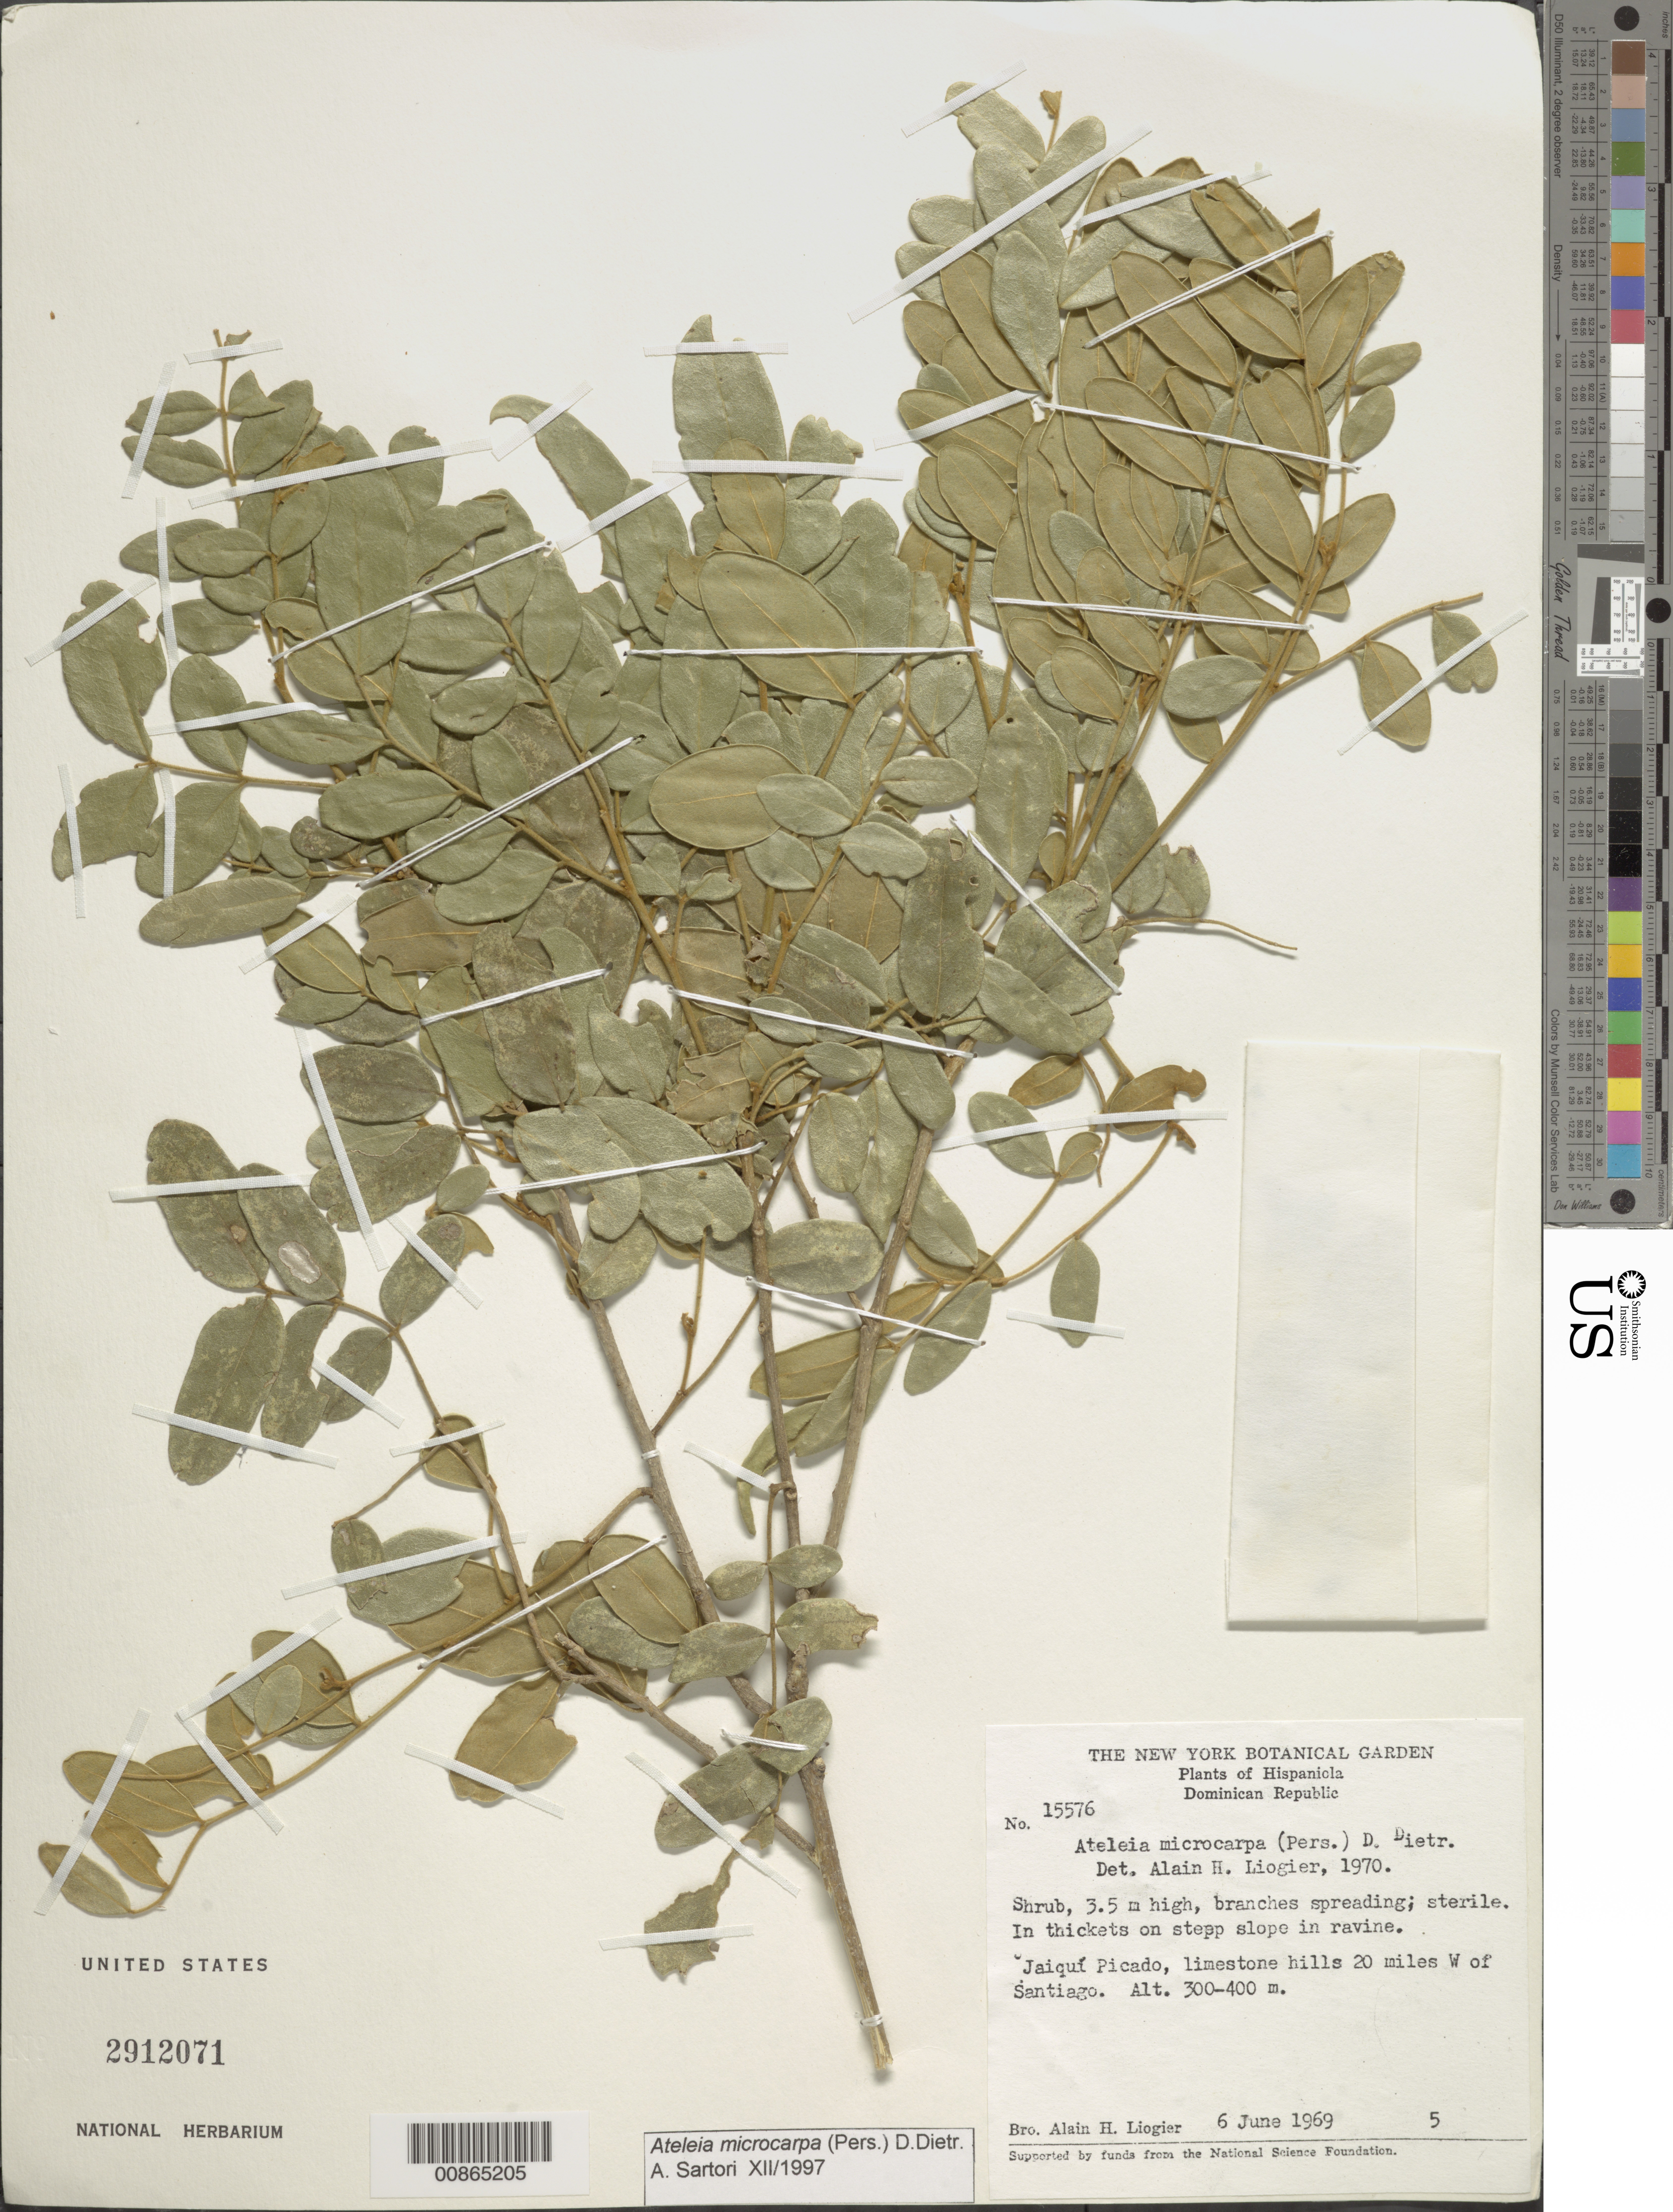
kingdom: Plantae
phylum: Tracheophyta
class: Magnoliopsida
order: Fabales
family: Fabaceae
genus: Ateleia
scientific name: Ateleia microcarpa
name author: (Pers.) D. Dietr.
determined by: Sartori, A.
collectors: A. H. Liogier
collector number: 15576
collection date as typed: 06 Jun 1969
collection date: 1969-06-06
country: Dominican Republic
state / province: Santiago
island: Hispaniola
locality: Jaiquí Picado, limestone hills 20 miles W of Santiago.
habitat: In thickets on steep slope in ravine. Limestone hills.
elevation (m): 300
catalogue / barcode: US 2912071